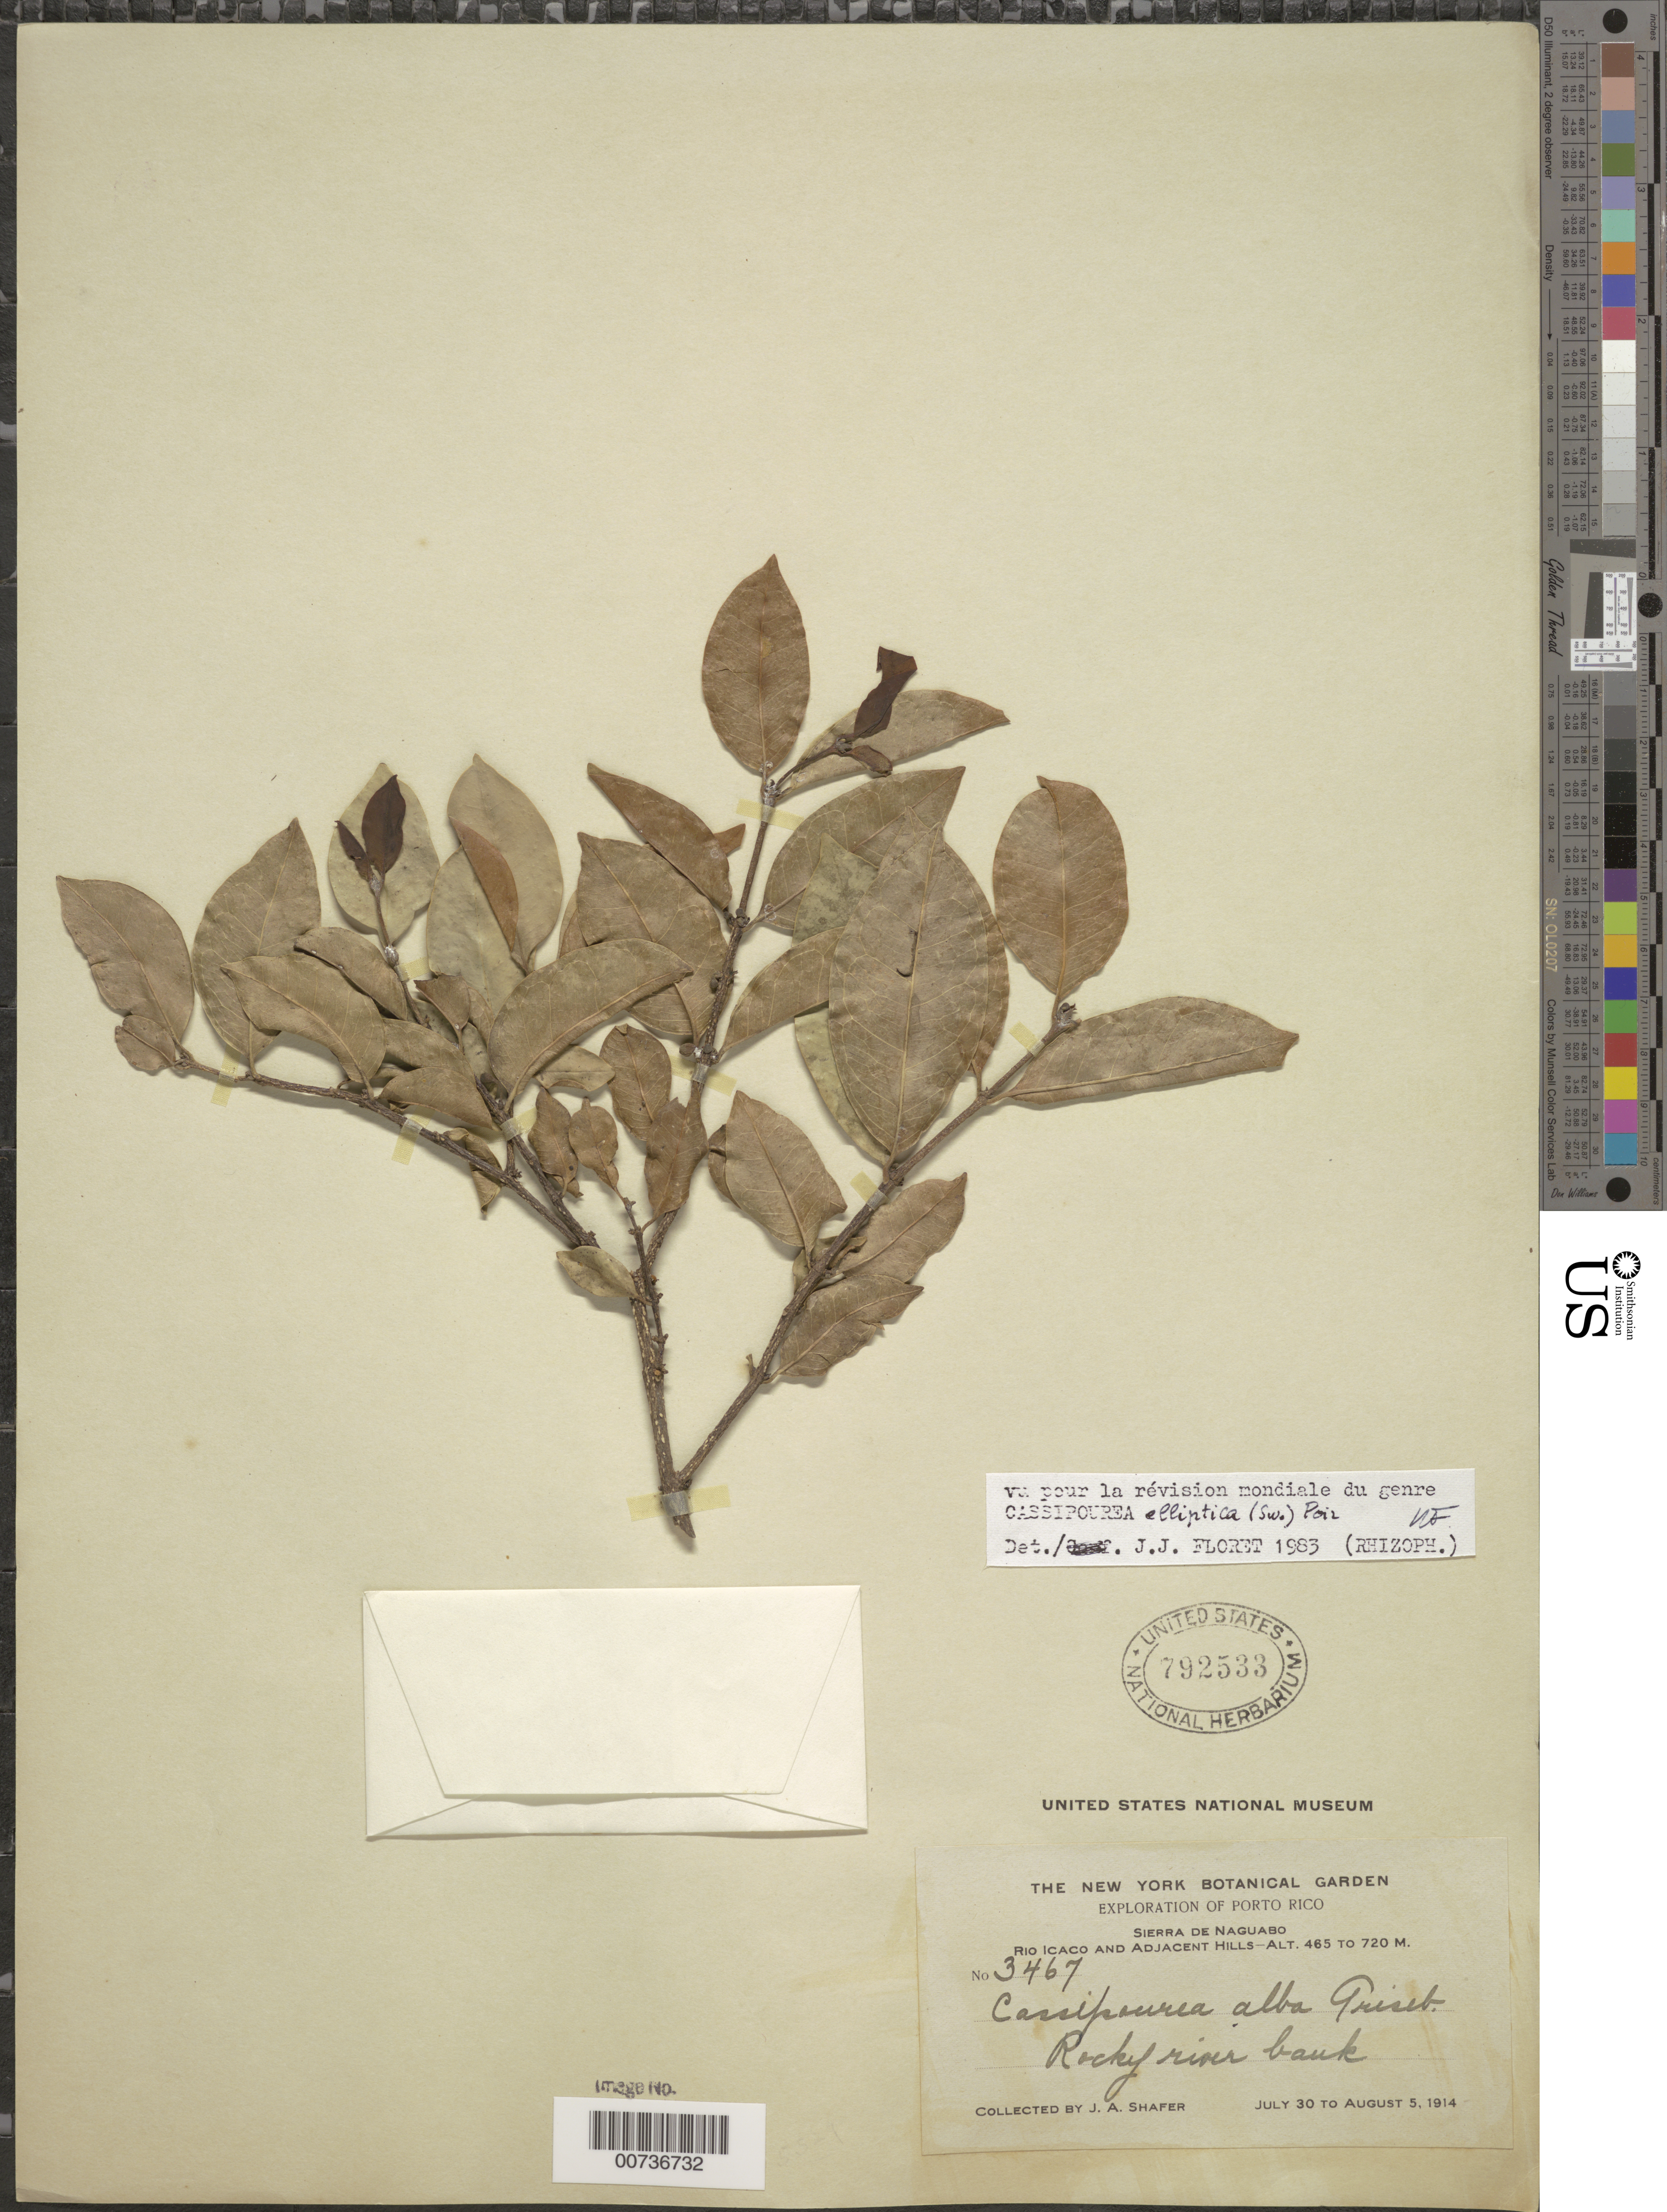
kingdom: Plantae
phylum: Tracheophyta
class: Magnoliopsida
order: Malpighiales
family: Rhizophoraceae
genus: Cassipourea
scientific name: Cassipourea elliptica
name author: (Sw.) Poir.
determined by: Floret, J. J.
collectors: J. A. Shafer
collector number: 3467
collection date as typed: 30 Jul 1914 to 05 Aug 1914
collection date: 1914-07-30/1914-08-05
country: Puerto Rico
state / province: Naguabo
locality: Sierra de Naguabo, Río Icaco and adjacent hills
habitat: Rocky river bank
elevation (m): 465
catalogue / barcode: US 792533